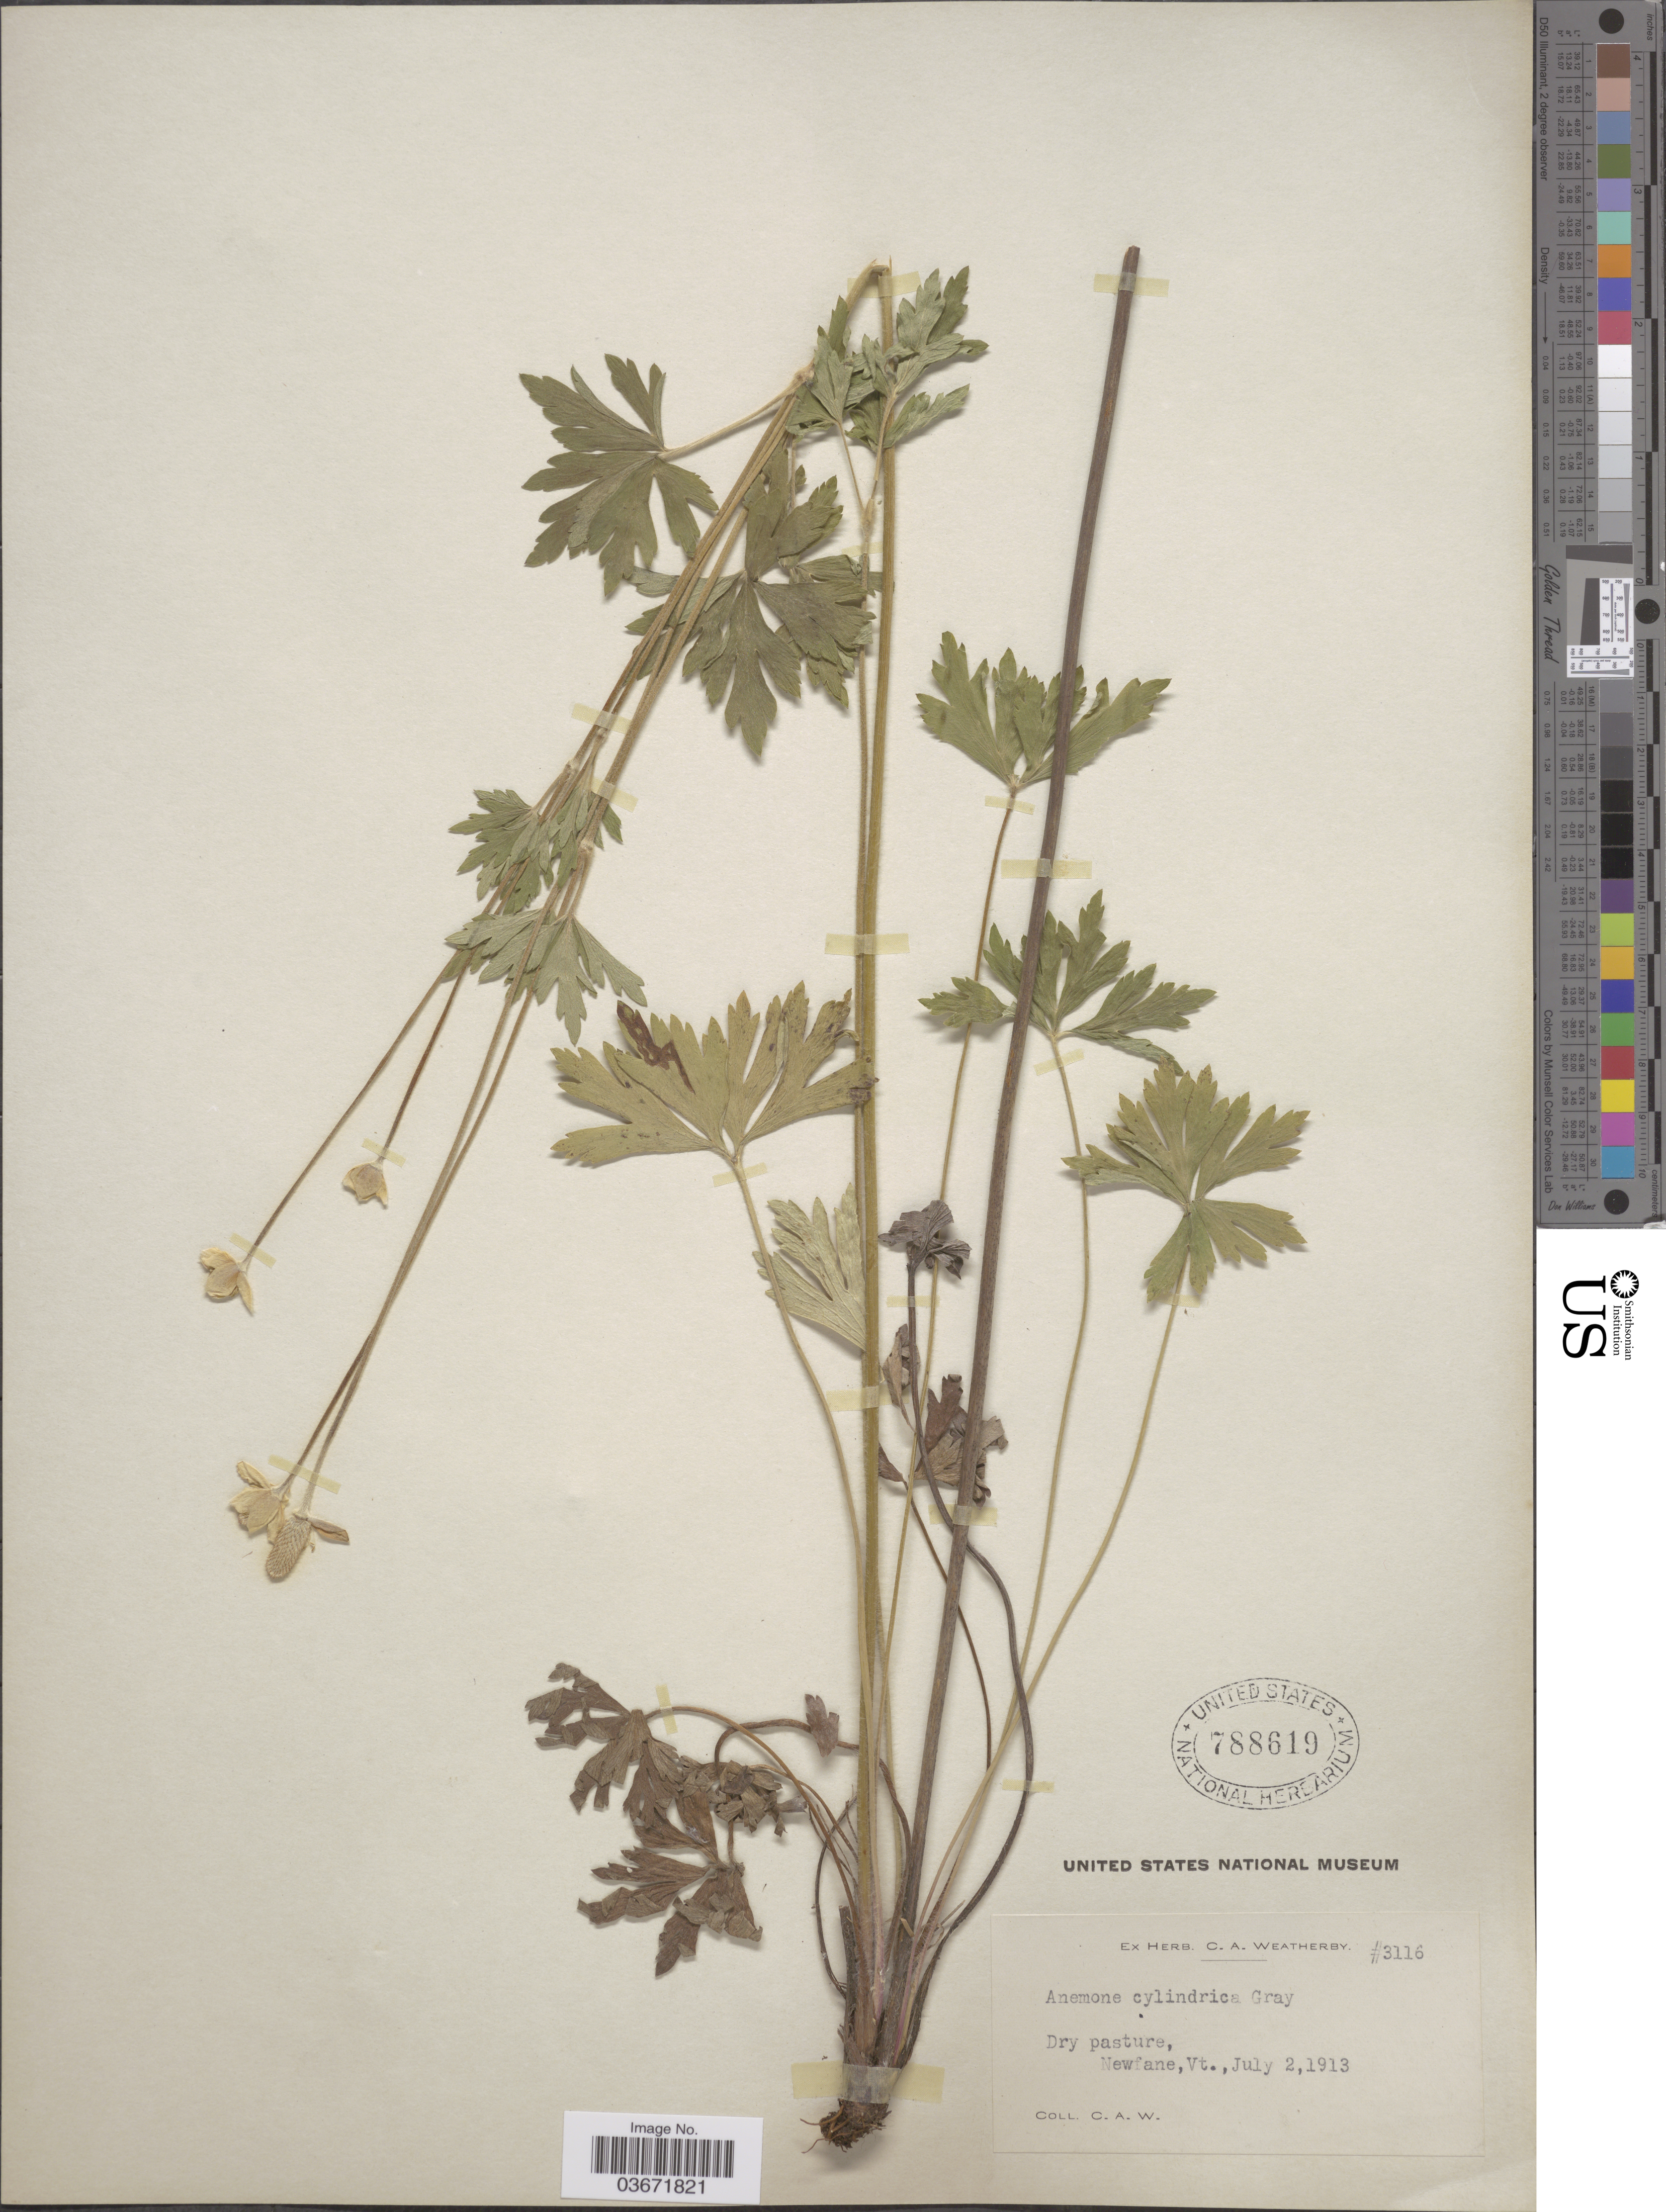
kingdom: Plantae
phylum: Tracheophyta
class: Magnoliopsida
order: Ranunculales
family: Ranunculaceae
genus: Anemone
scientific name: Anemone cylindrica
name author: A. Gray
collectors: C. A. Weatherby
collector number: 3116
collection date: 1913-07-02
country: United States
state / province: Vermont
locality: Newfane.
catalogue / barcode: US 788619